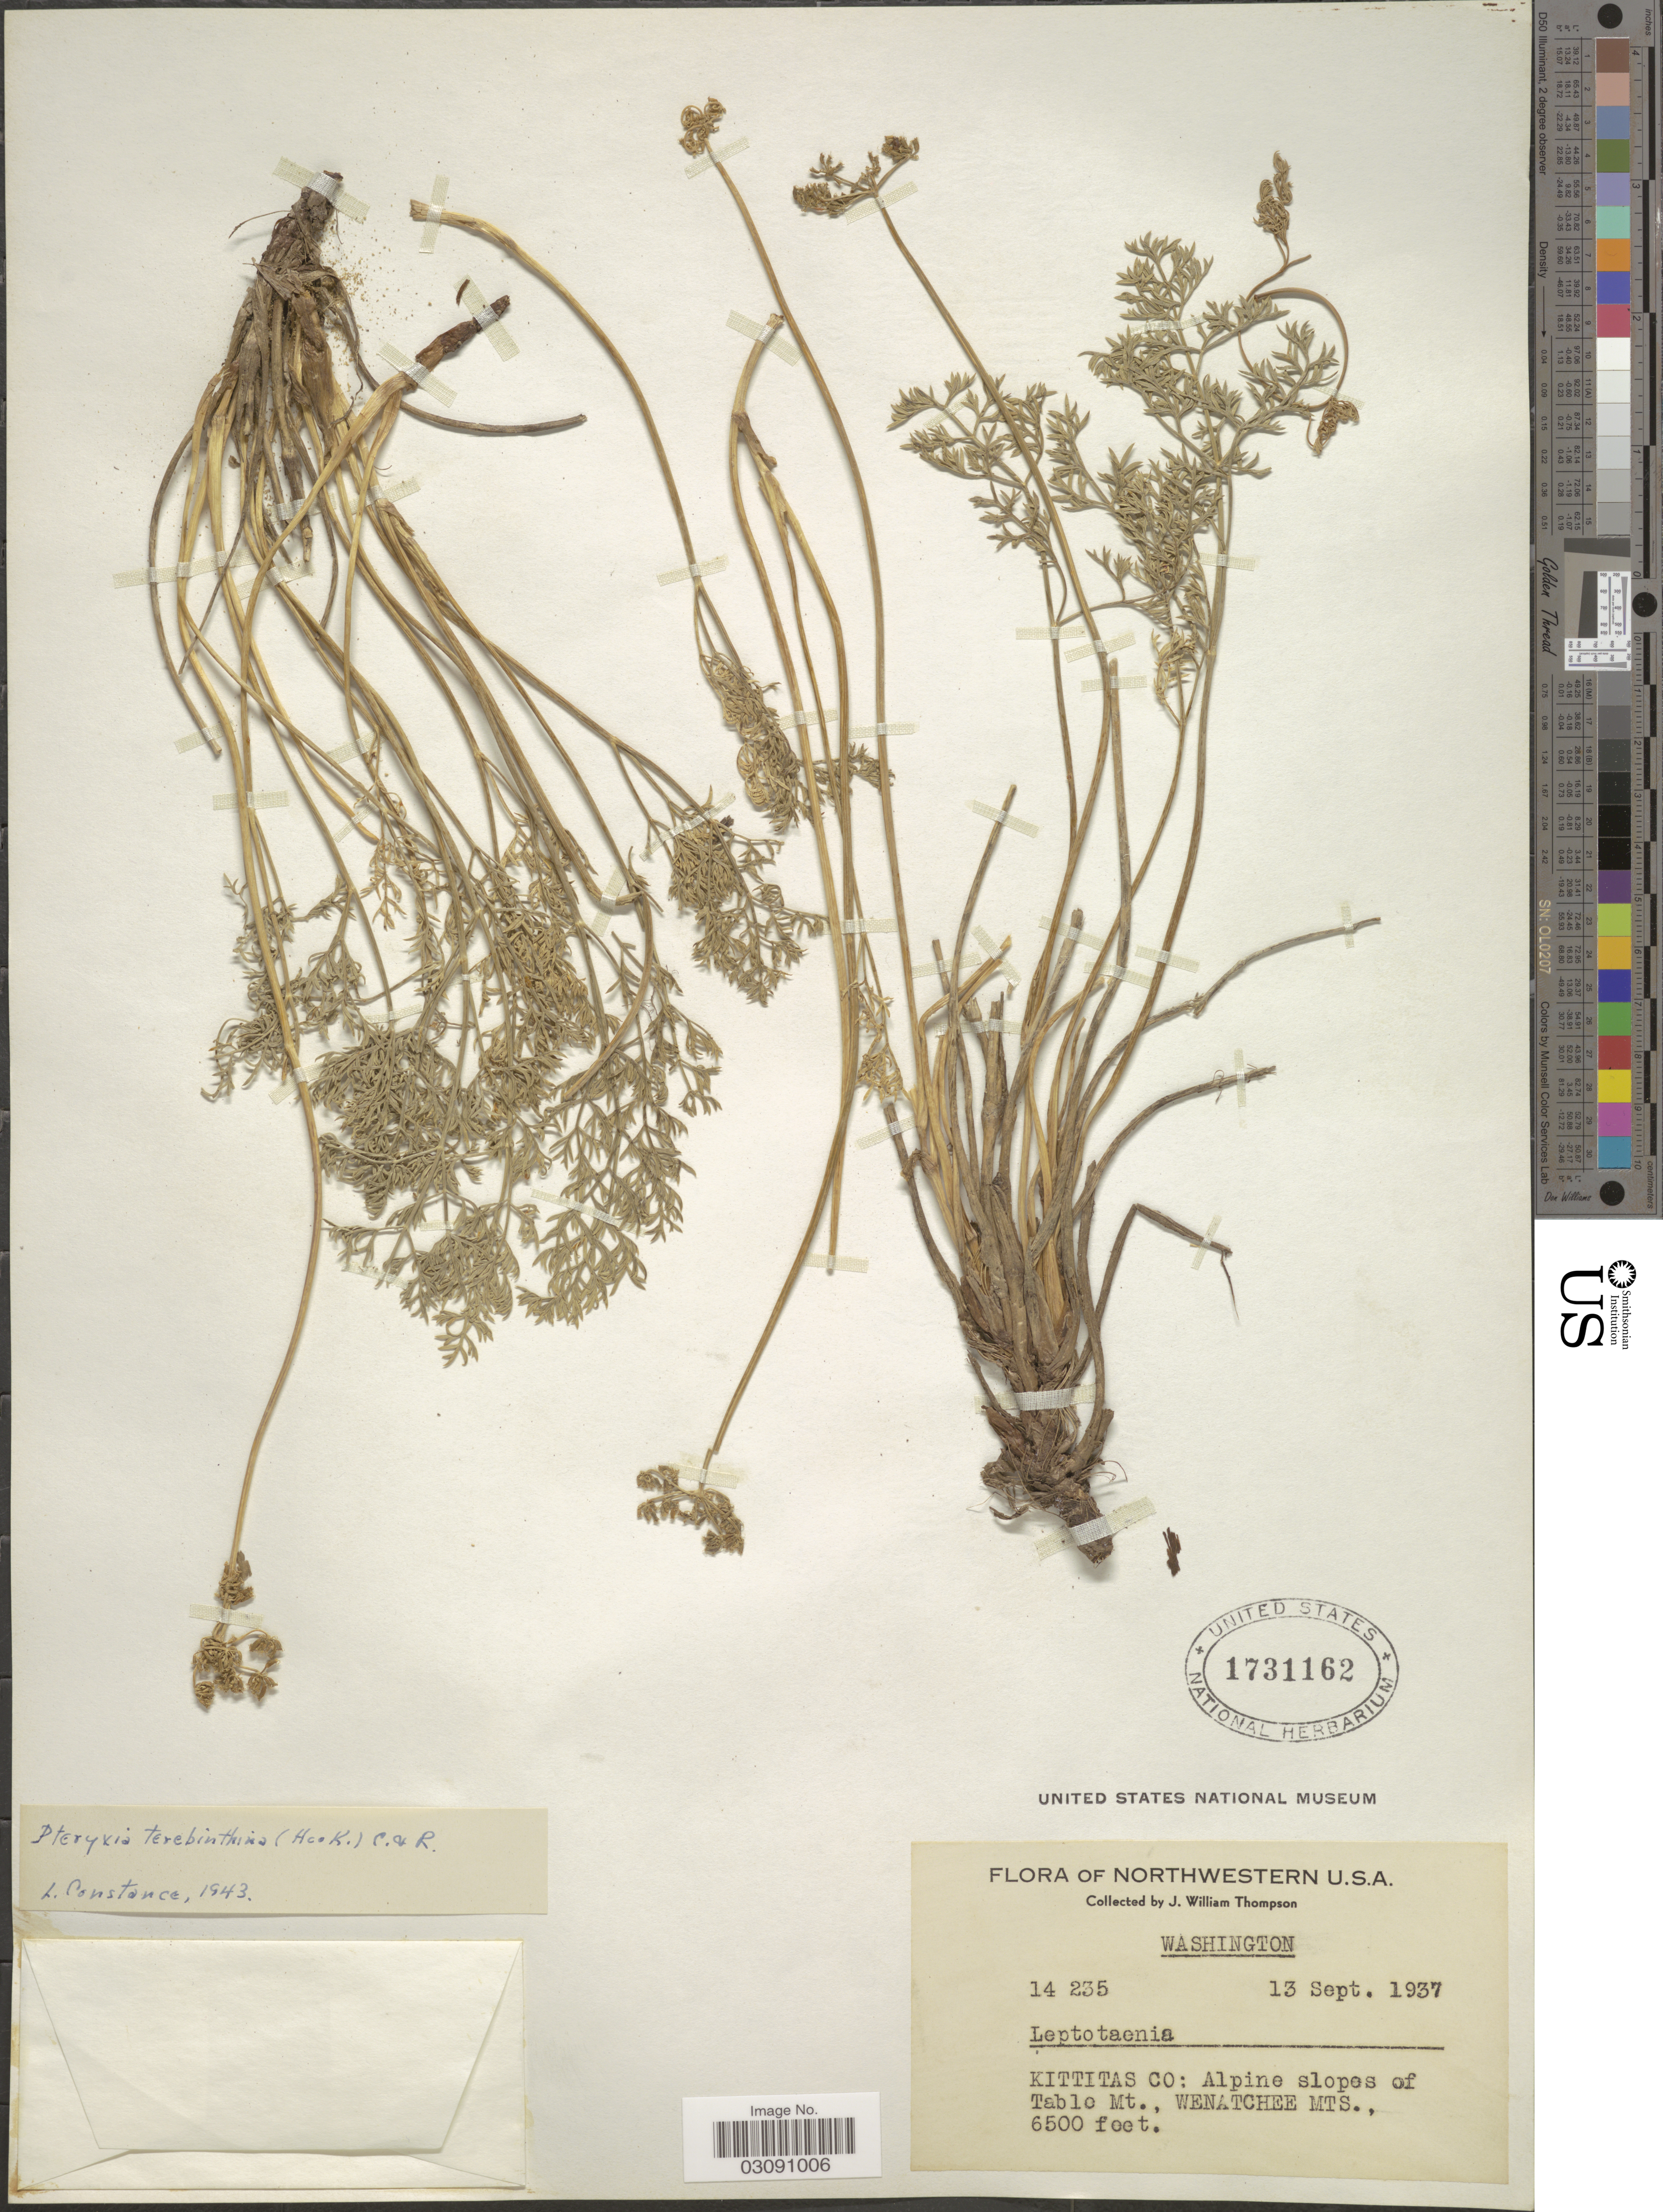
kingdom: Plantae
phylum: Tracheophyta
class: Magnoliopsida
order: Apiales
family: Apiaceae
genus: Pteryxia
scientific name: Pteryxia terebinthina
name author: (Hook.) J.M. Coult. & Rose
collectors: J. W. Thompson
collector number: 14235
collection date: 1937-09-13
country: United States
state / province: Washington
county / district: Kittitas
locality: Kittitas Co: Alpine slopes of Table Mt., Wenatchee Mts.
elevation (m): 1981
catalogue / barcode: US 1731162